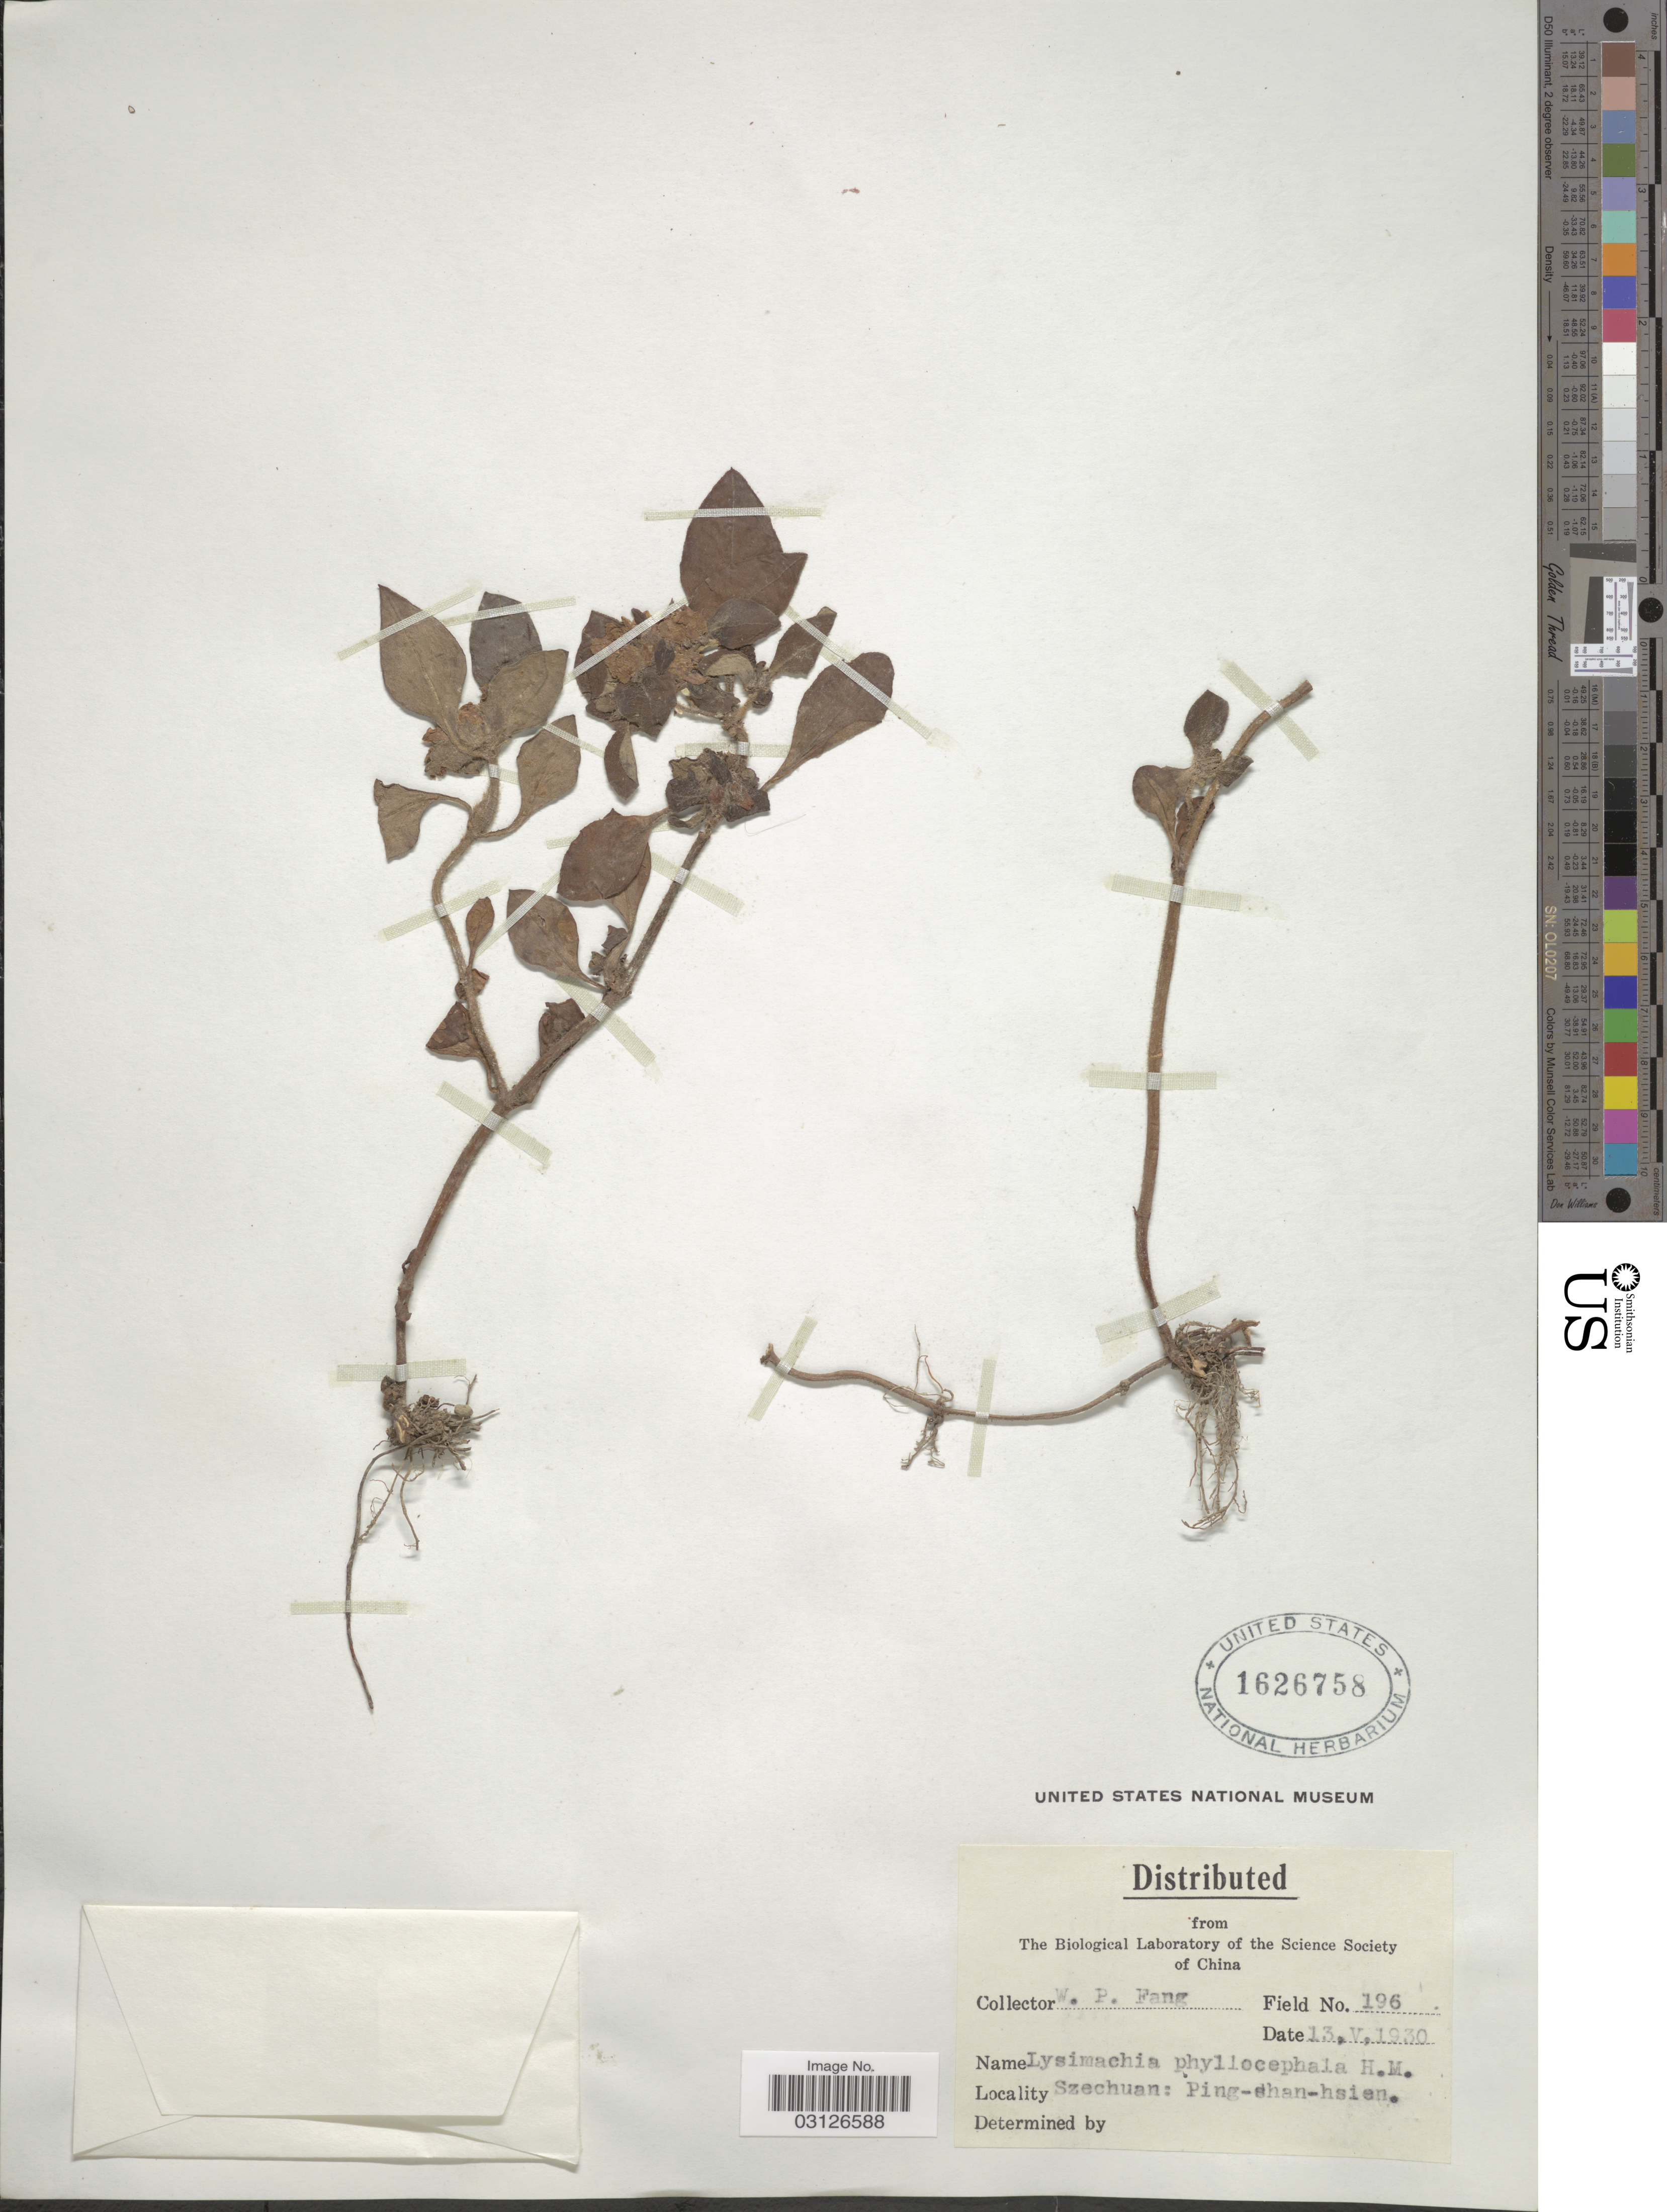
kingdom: Plantae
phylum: Tracheophyta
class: Magnoliopsida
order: Ericales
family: Primulaceae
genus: Lysimachia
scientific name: Lysimachia phyllocephala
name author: Hand.-Mazz.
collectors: W. P. Fang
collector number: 196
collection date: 1930-05-13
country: China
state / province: Sichuan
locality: Szechuan: Ping-shan-hsien.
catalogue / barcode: US 1626758